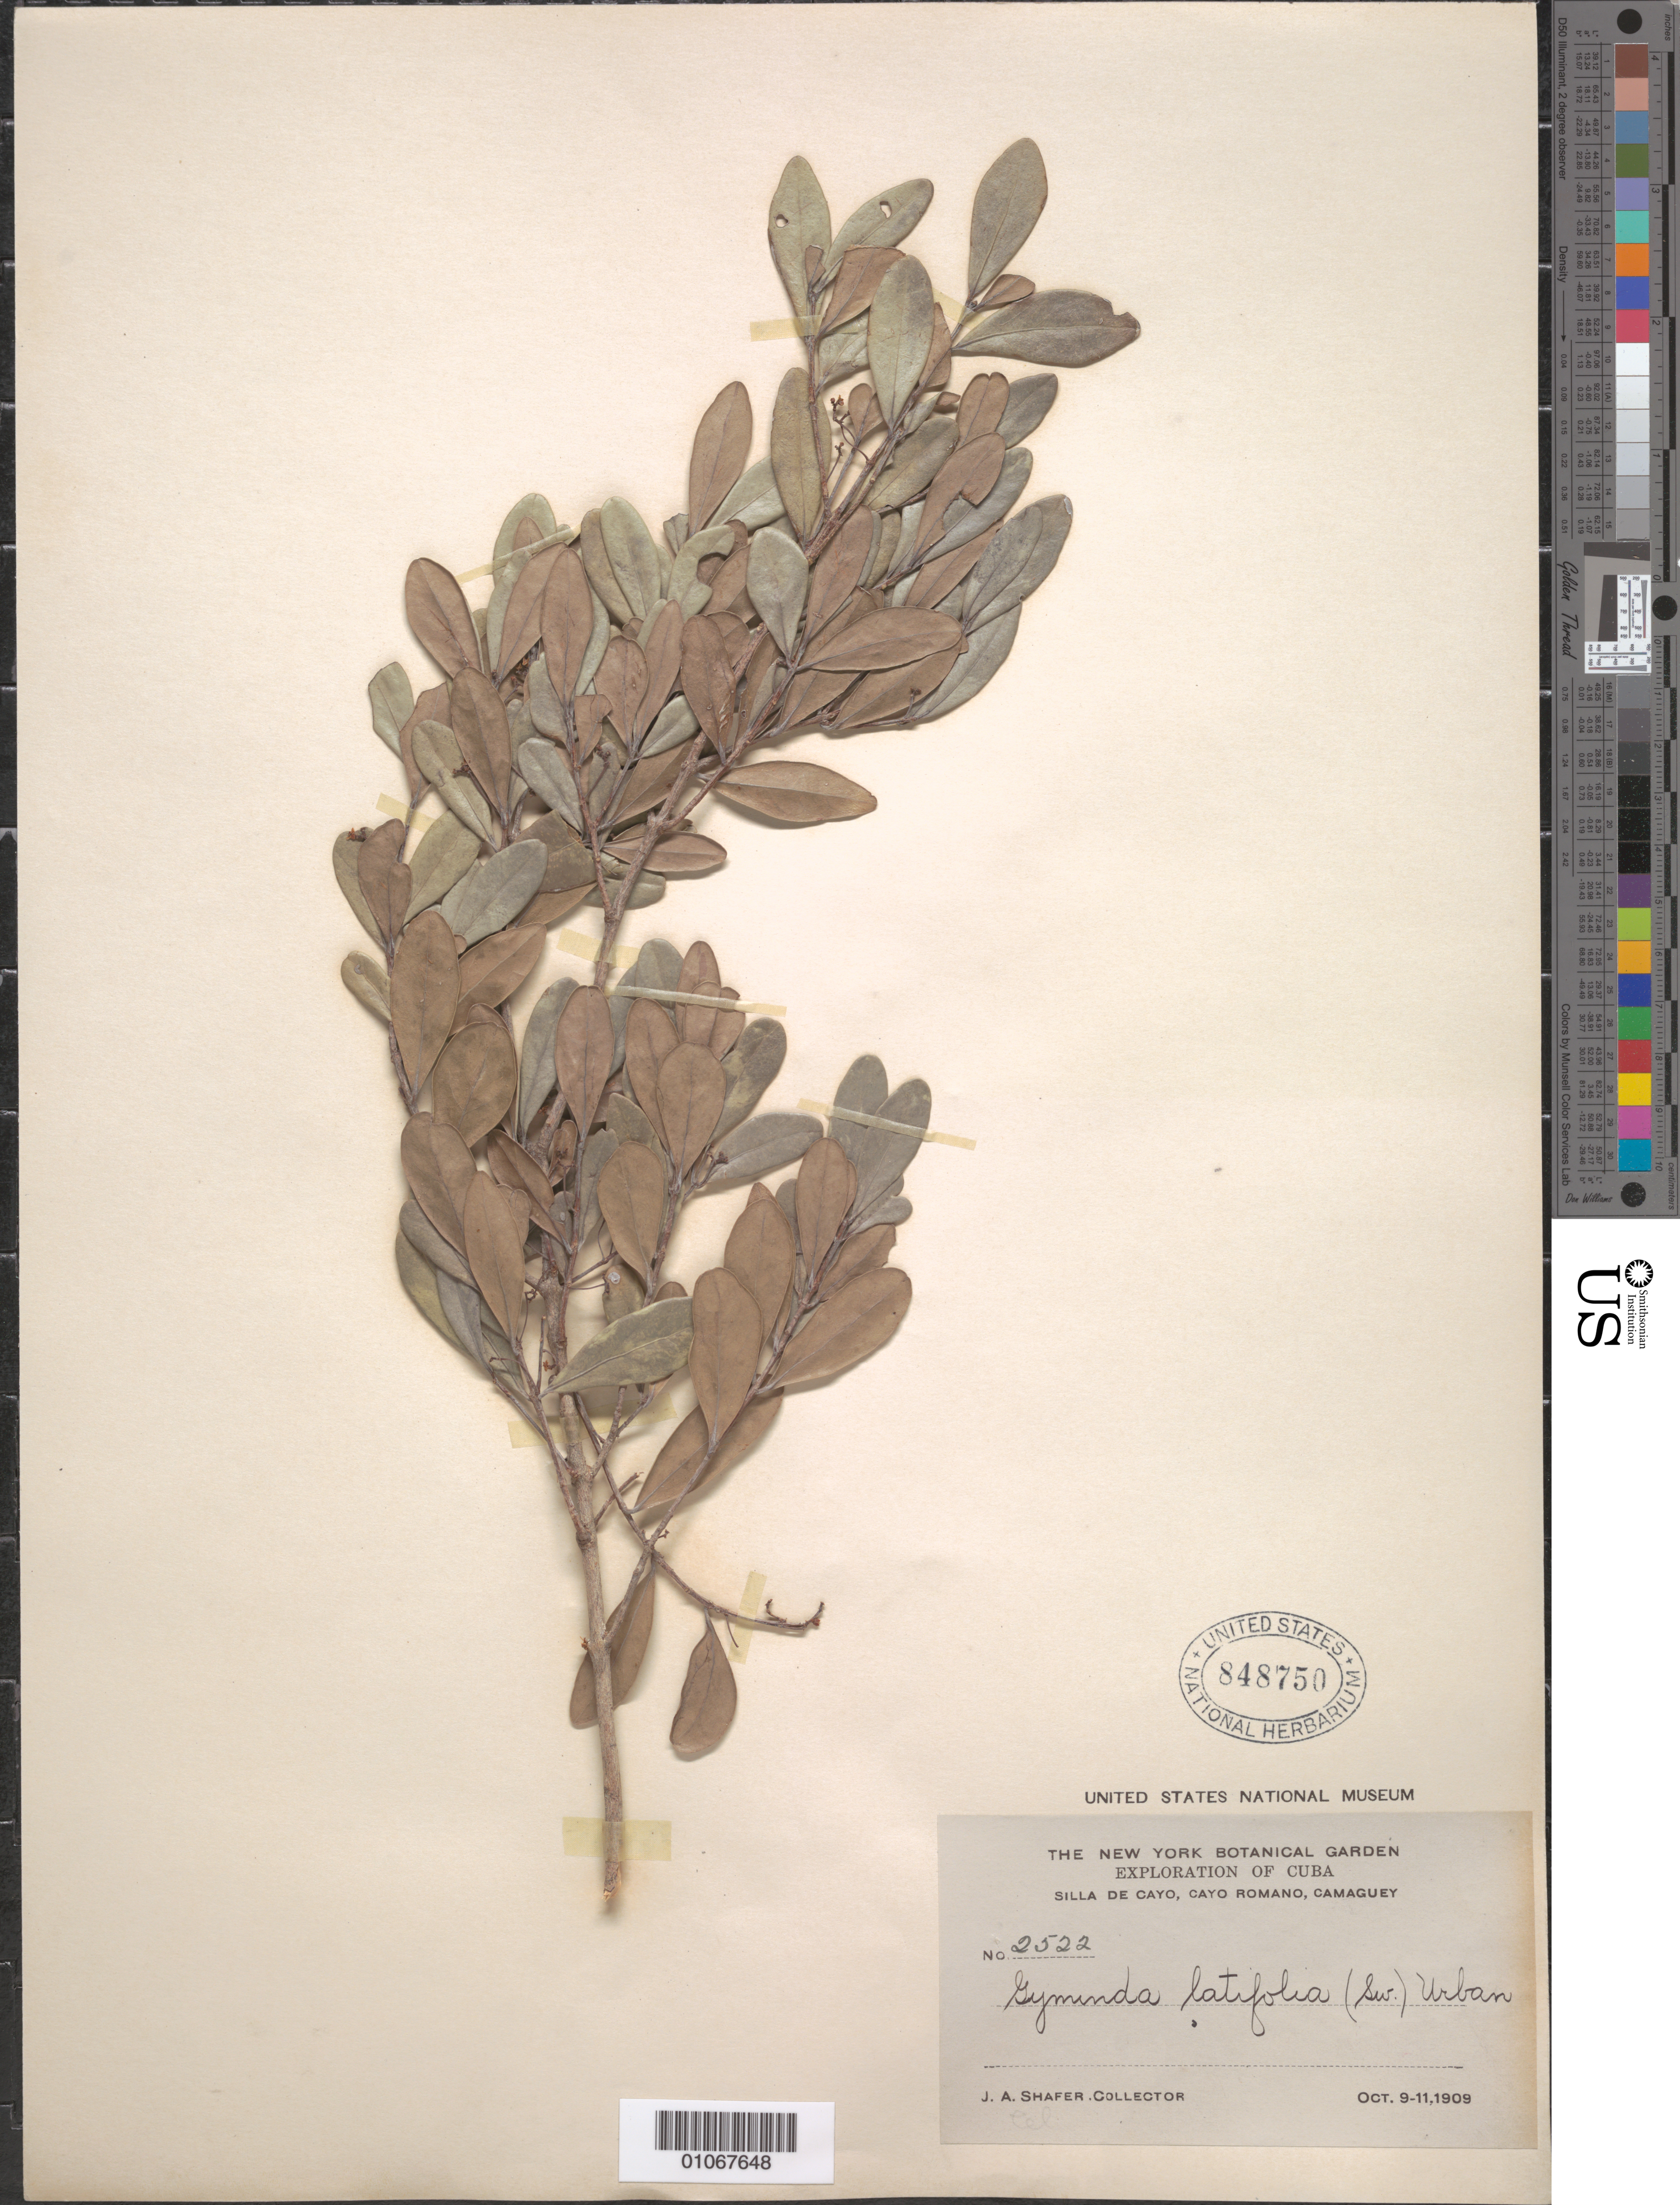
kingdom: Plantae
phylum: Tracheophyta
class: Magnoliopsida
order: Celastrales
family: Celastraceae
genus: Gyminda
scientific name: Gyminda latifolia subsp. latifolia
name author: (Sw.) Urb.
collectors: J. A. Shafer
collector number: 2522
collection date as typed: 09 Oct 1909 to 11 Oct 1909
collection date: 1909-10-09/1909-10-11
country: Cuba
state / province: Camagüey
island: Cuba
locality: Camagüey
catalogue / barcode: US 848750